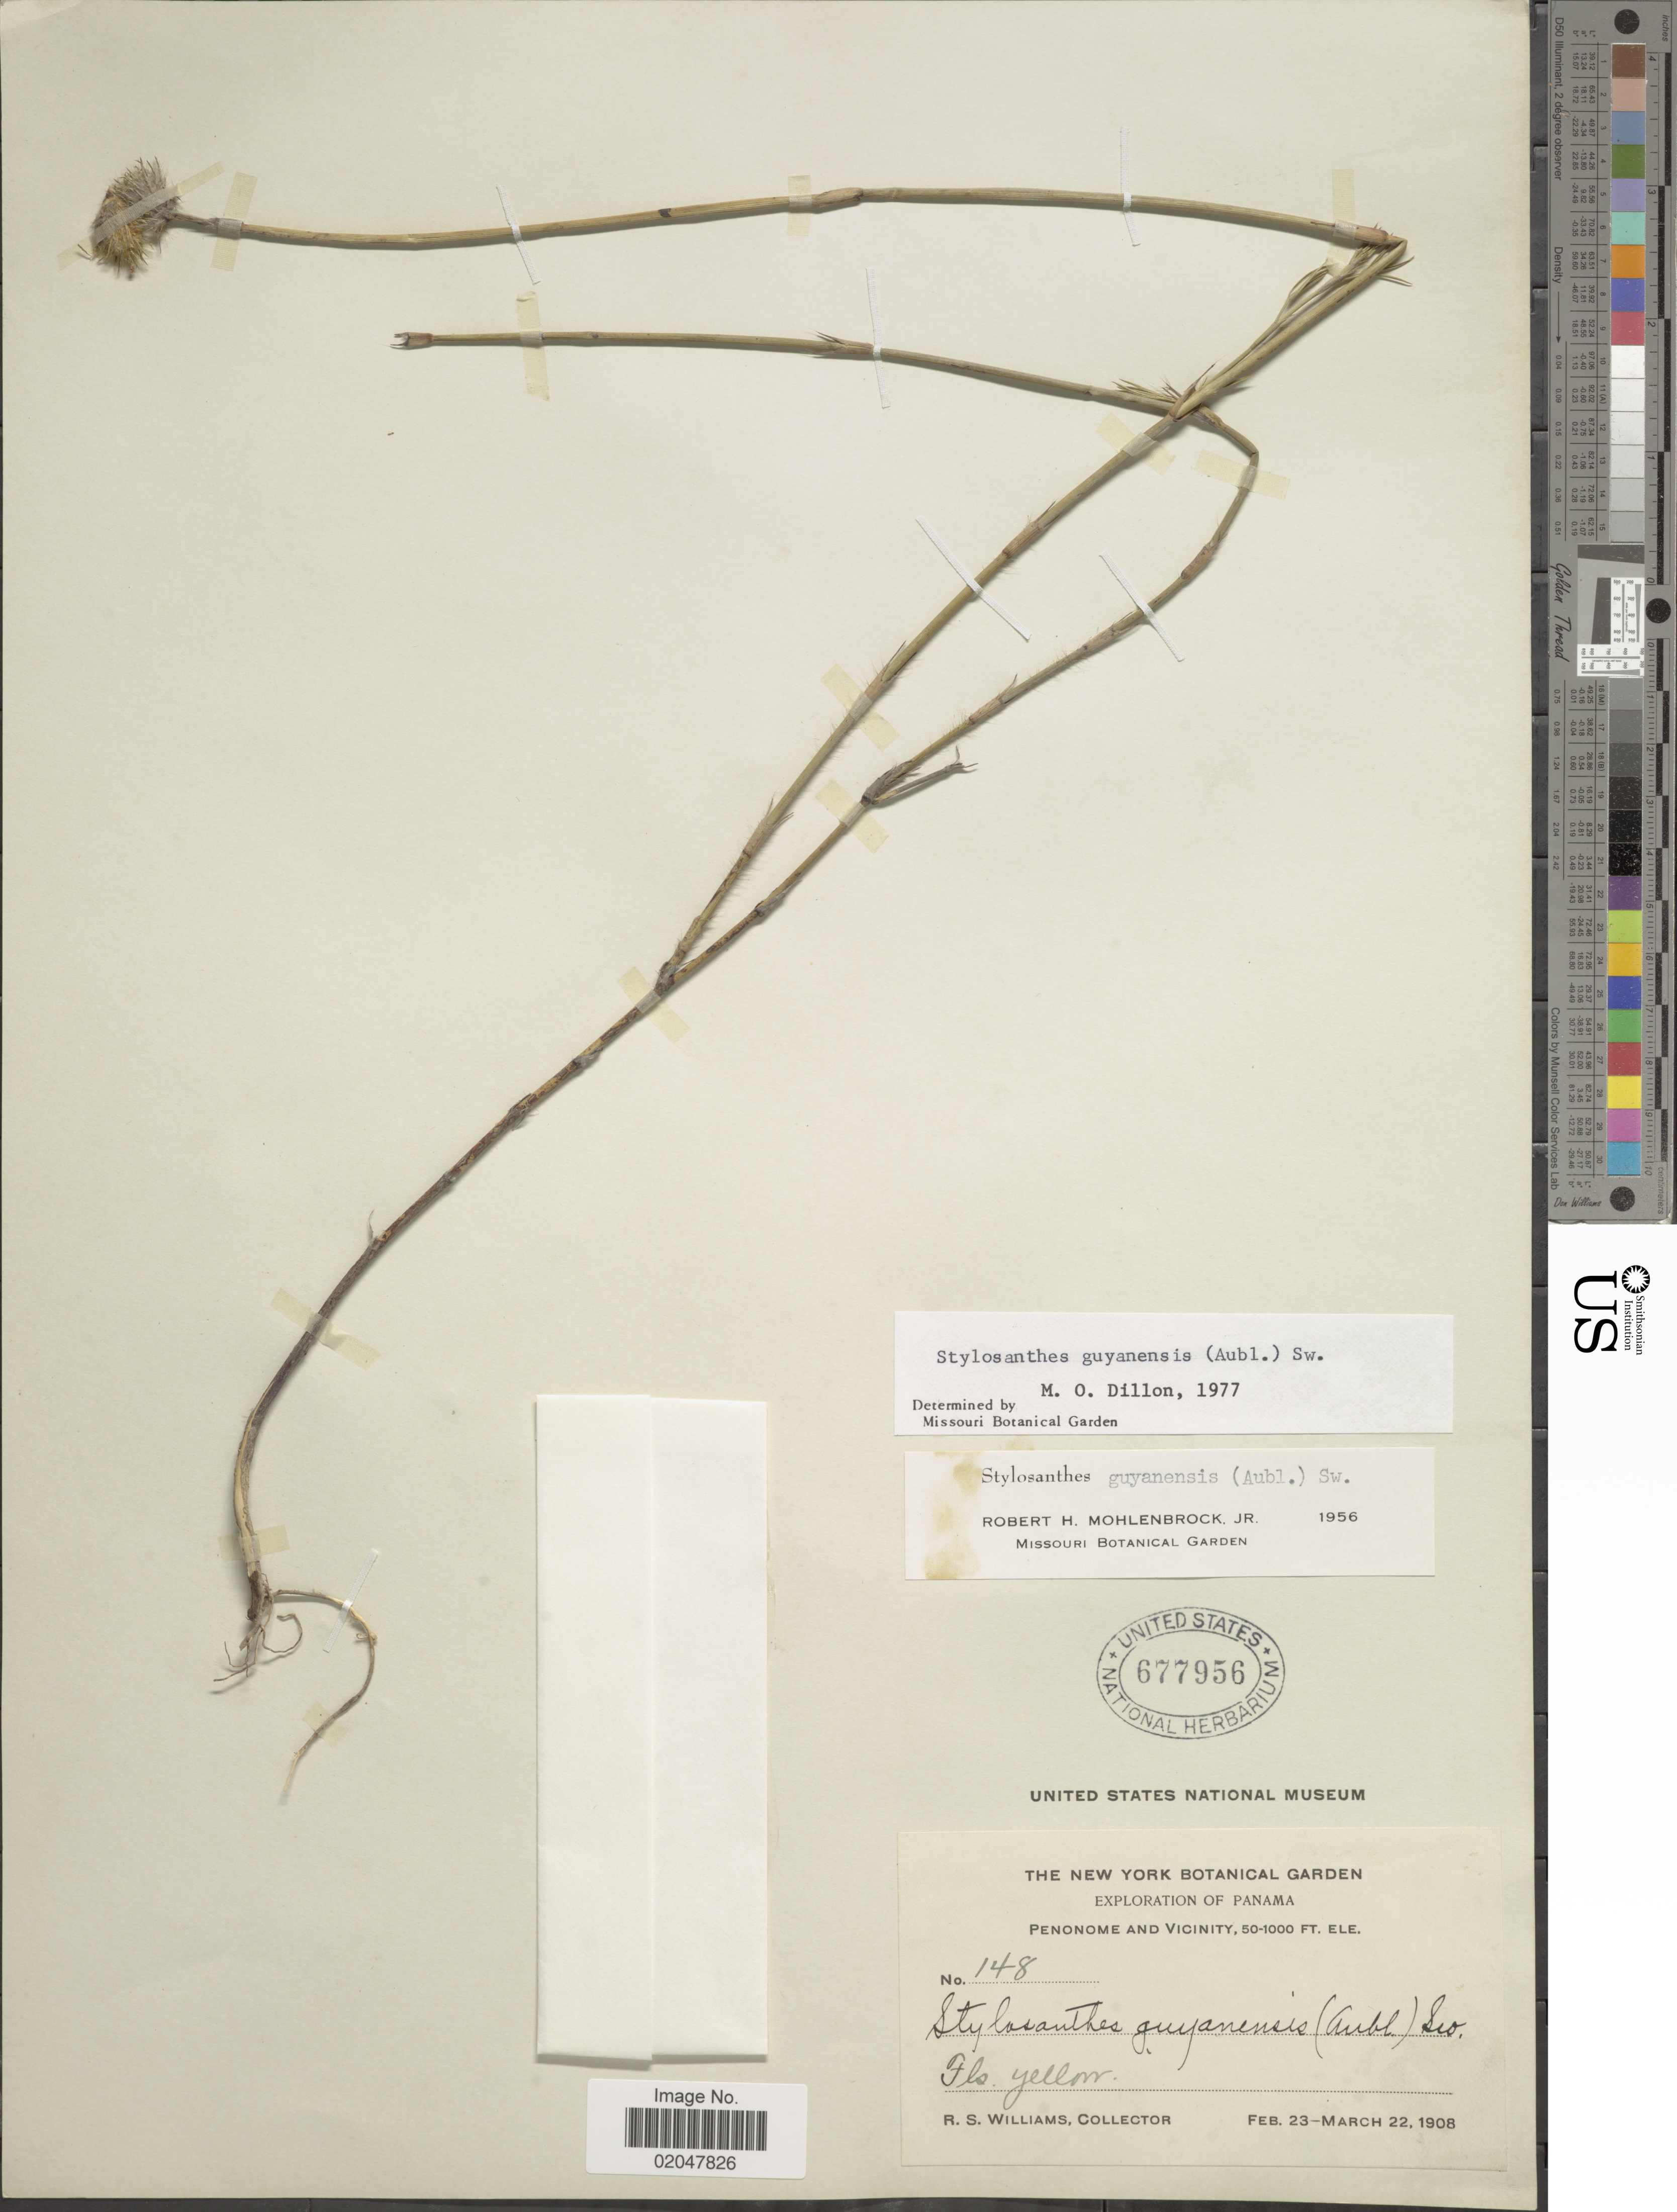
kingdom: Plantae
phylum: Tracheophyta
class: Magnoliopsida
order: Fabales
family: Fabaceae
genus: Stylosanthes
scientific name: Stylosanthes guianensis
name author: (Aubl.) Sw.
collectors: R. S. Williams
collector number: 148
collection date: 1908-02-23/1908-03-22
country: Panama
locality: Penonome and vicinity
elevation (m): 15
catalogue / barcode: US 677956